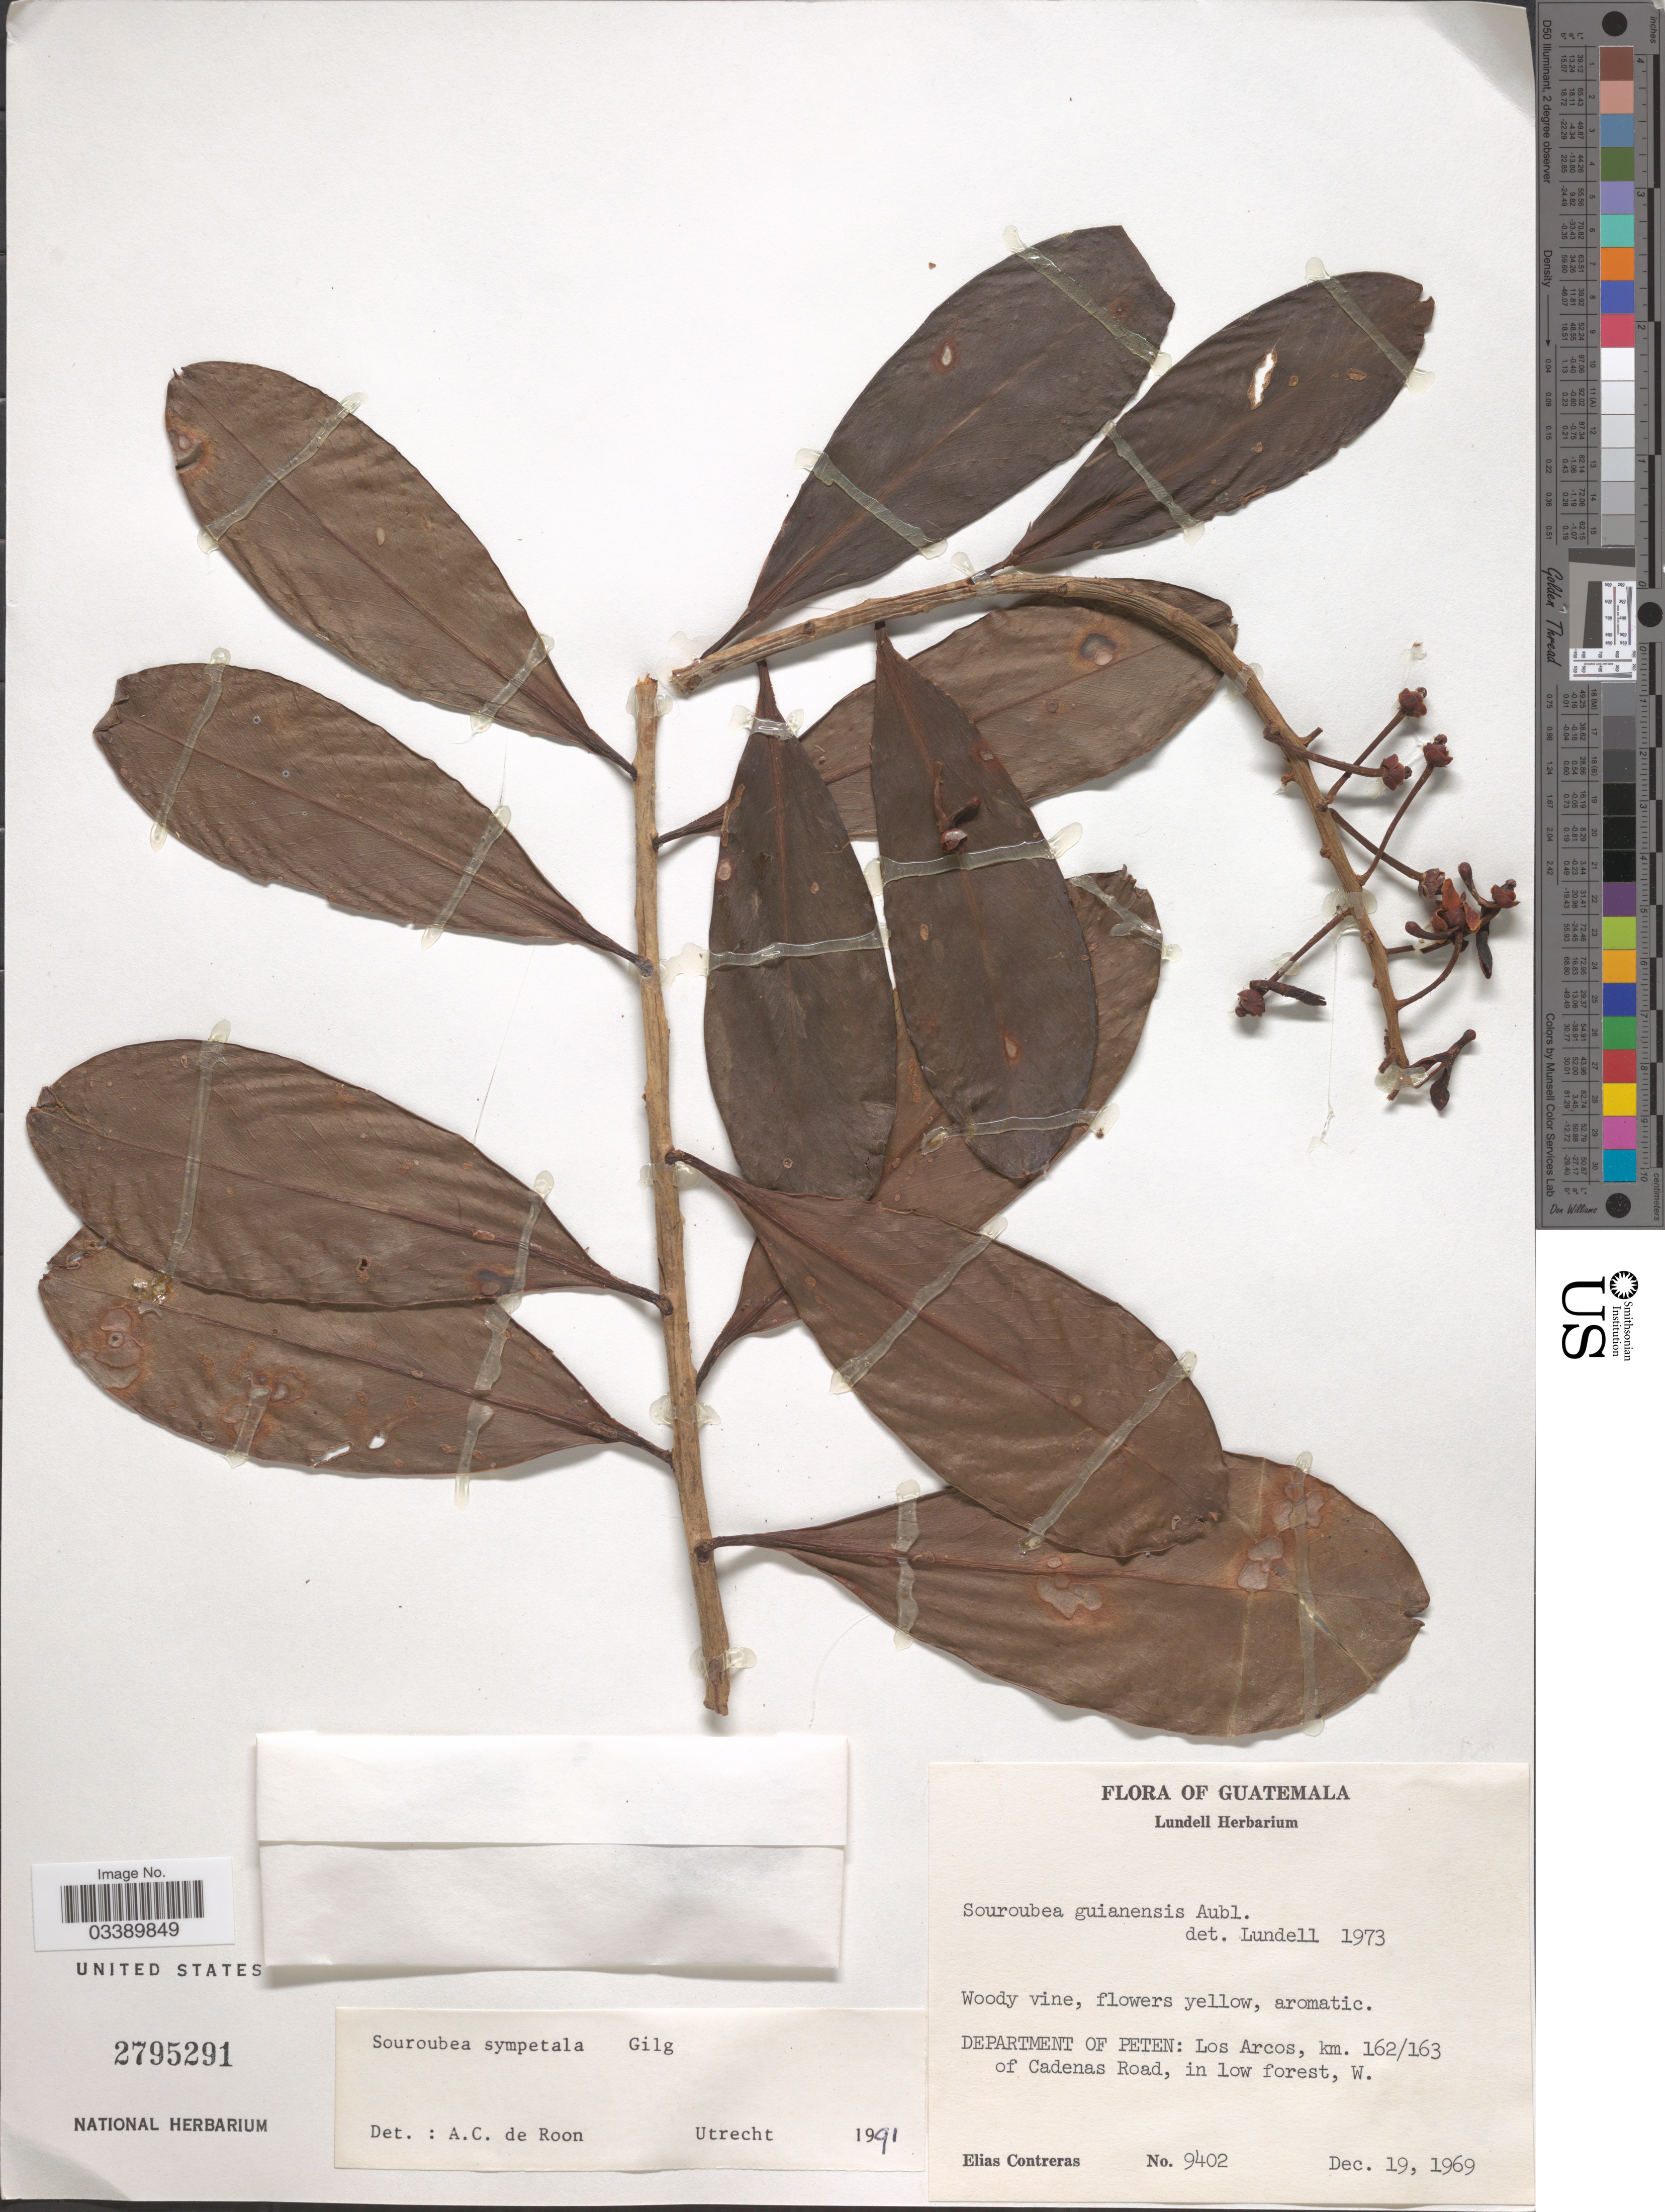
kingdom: Plantae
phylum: Tracheophyta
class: Magnoliopsida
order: Ericales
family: Marcgraviaceae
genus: Souroubea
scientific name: Souroubea sympetala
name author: Gilg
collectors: E. Contreras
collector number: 9402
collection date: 1969-12-19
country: Guatemala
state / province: El Petén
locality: Department of Peten: Los Arcos, km. 162/163 of Cadenas Road, in low forest, W.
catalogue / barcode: US 2795291